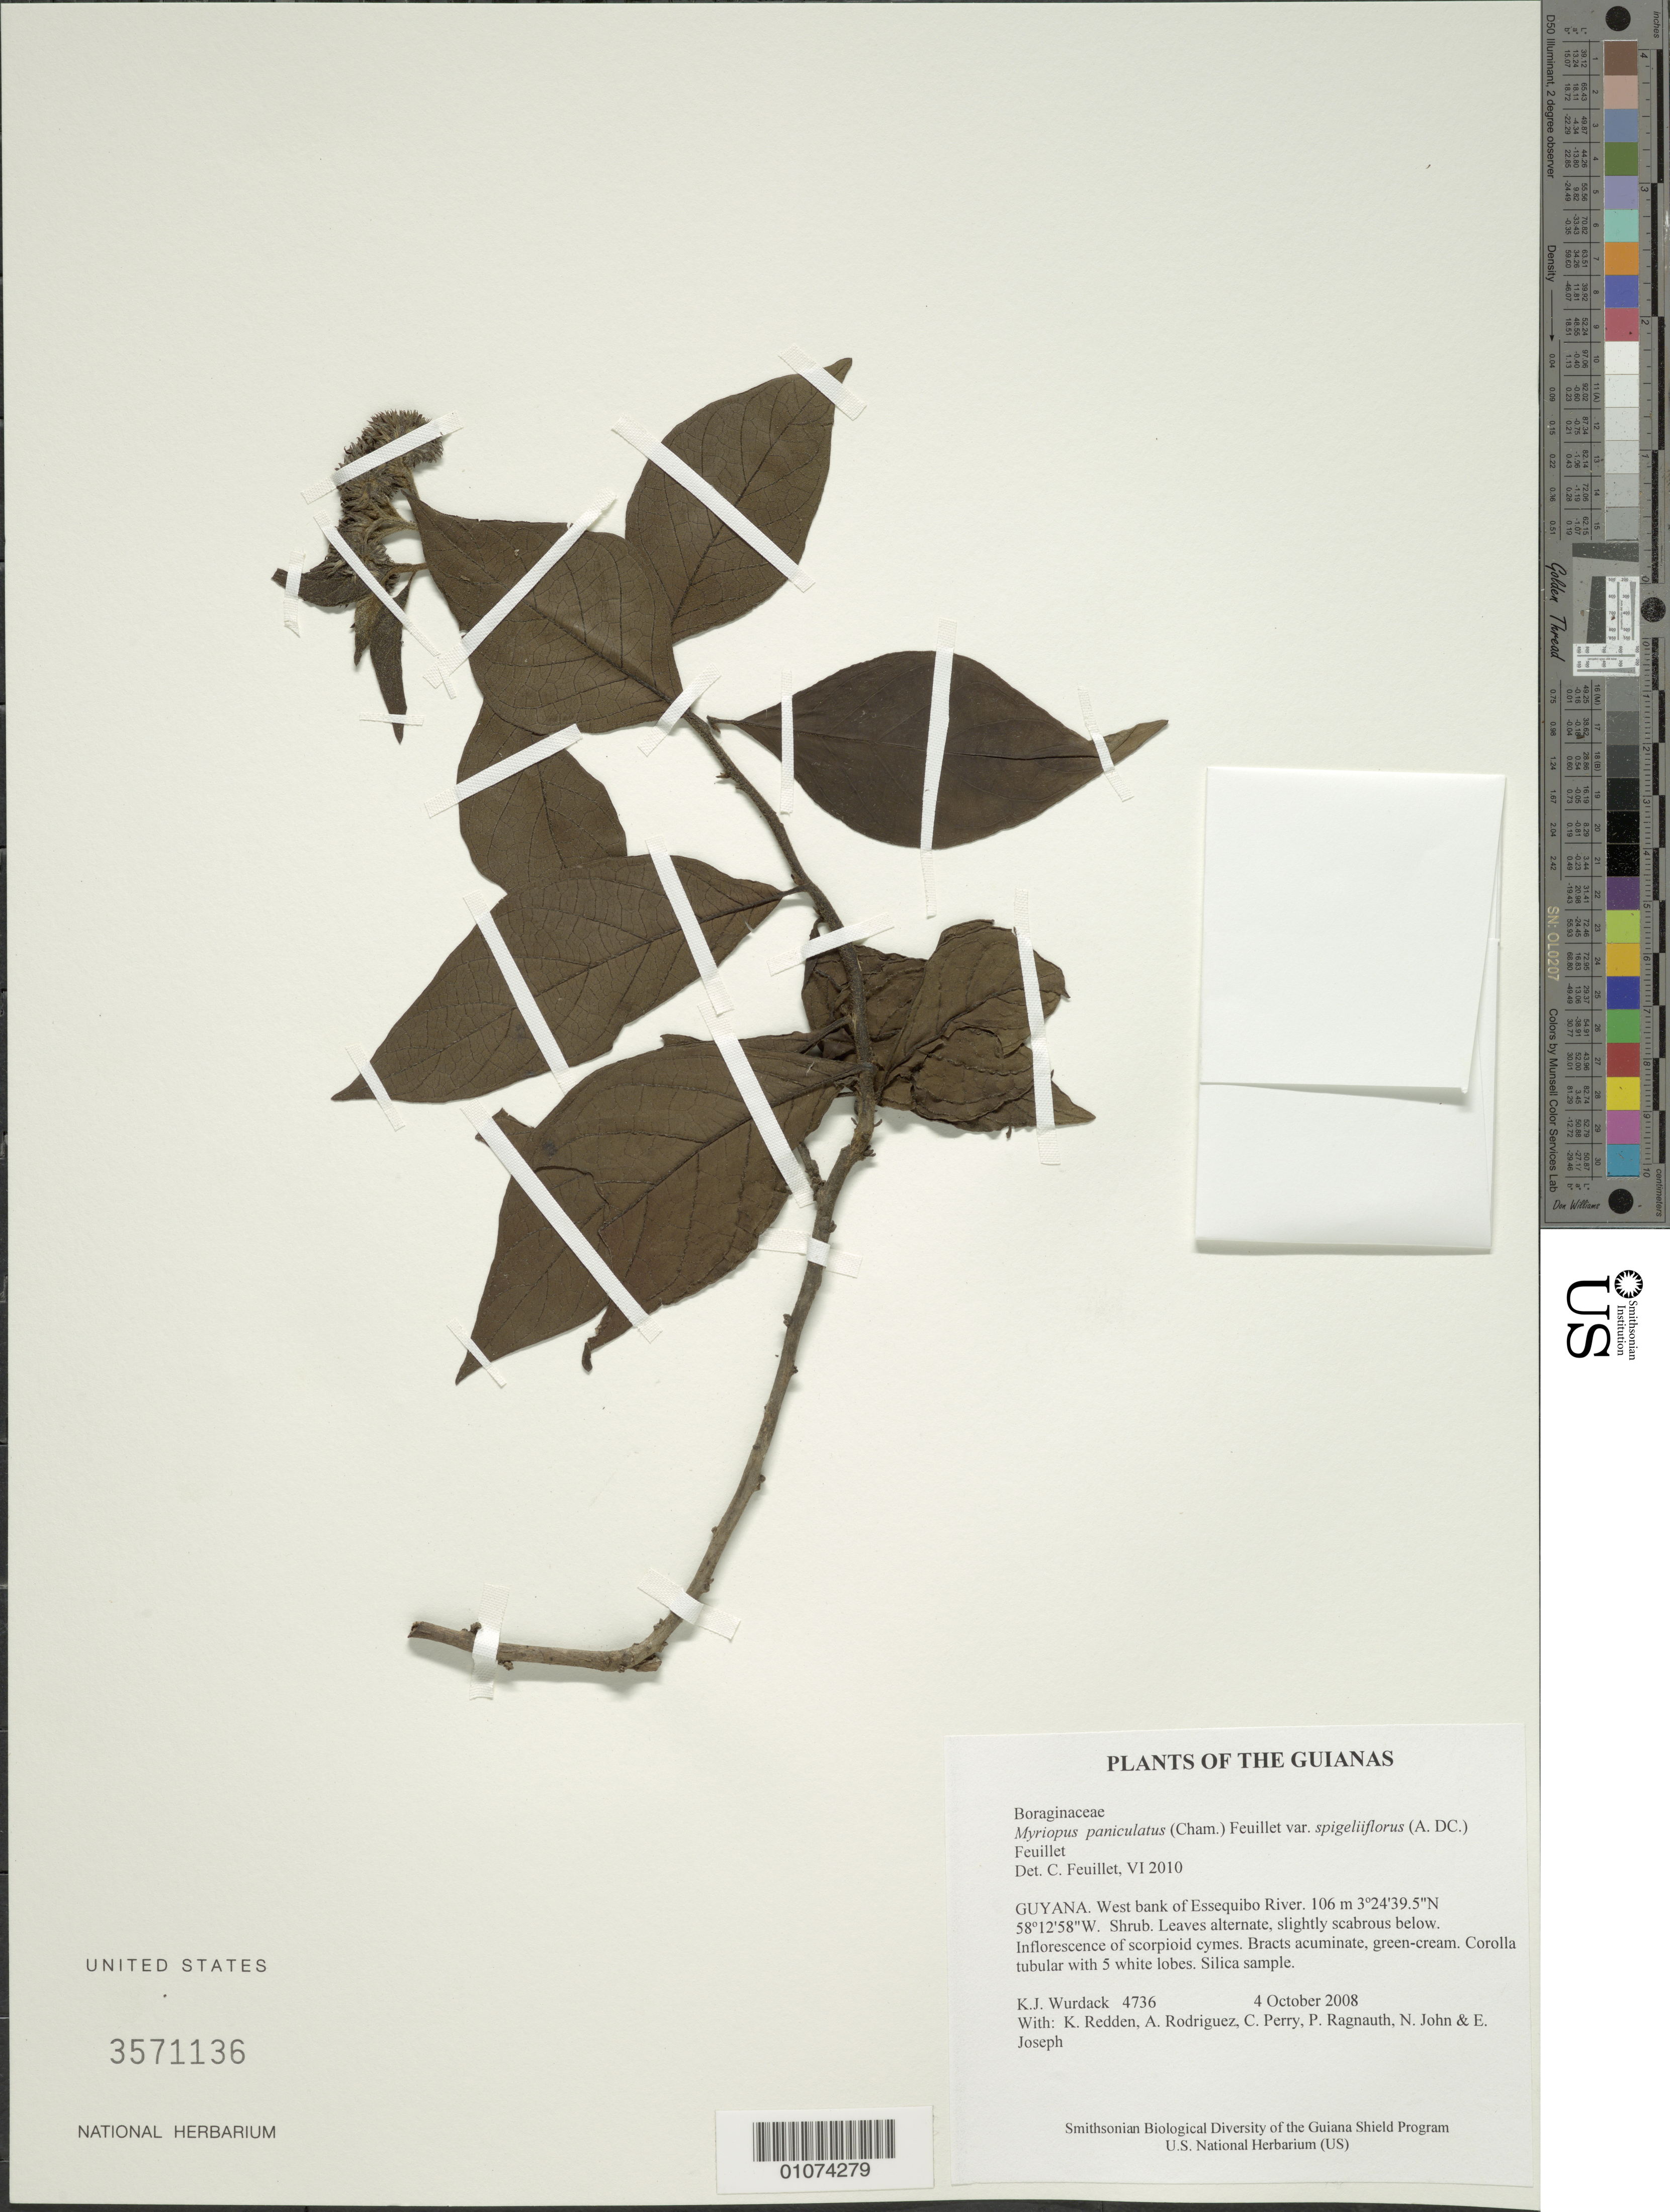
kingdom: Plantae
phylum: Tracheophyta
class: Magnoliopsida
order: Boraginales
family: Heliotropiaceae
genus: Myriopus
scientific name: Myriopus paniculatus var. spigeliiflorus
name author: (A. DC.) Feuillet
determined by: Feuillet, C.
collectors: K. Wurdack, K. M. Redden, A. Rodriguez, C. Perry, P. Ragnauth, N. John & E. Joseph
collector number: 4736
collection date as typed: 4 October 2008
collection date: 2008-10-04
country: Guyana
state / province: U. Takutu-U. Essequibo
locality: West bank of Essequibo River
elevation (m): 106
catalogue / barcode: US 3571136